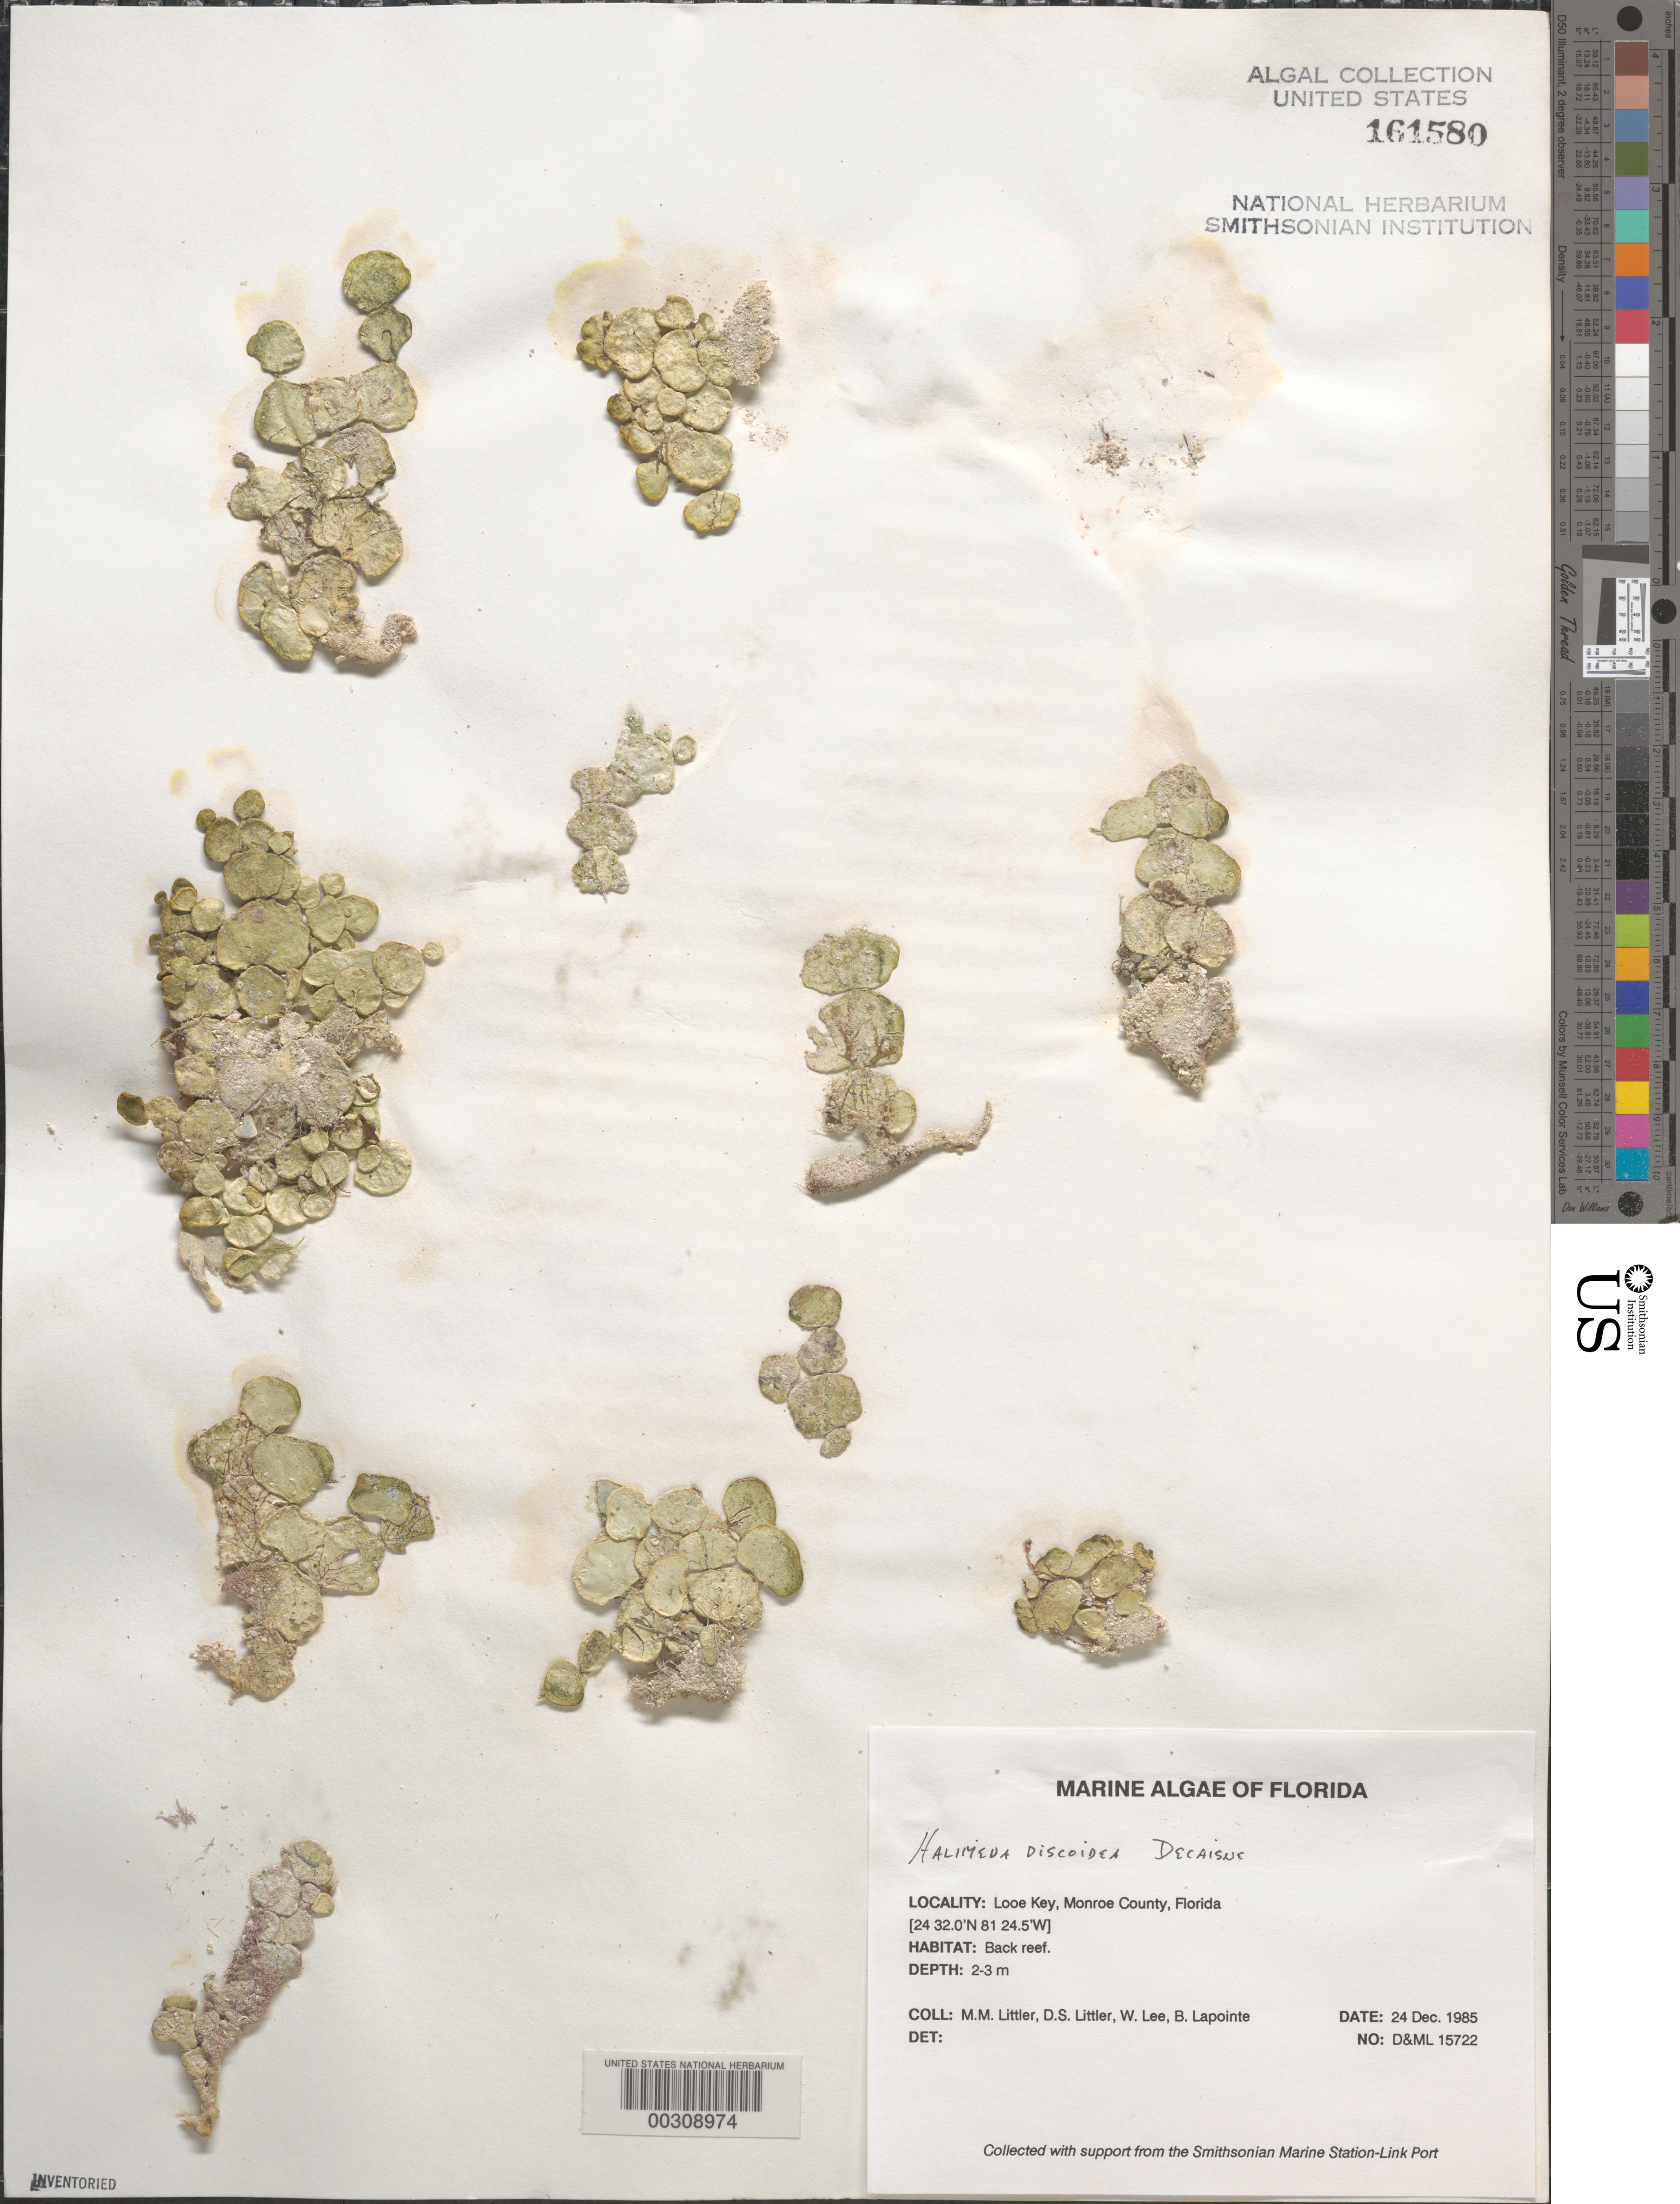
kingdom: Plantae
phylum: Chlorophyta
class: Ulvophyceae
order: Bryopsidales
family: Halimedaceae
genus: Halimeda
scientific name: Halimeda discoidea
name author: Decne.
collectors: M. M. Littler, D. S. Littler, W. Lee & B. Lapointe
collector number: D&ML 15722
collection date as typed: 24 Dec 1985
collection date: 1985-12-24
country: United States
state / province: Florida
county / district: Monroe County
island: Looe Key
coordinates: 24 32.0' N, 81 24.5' W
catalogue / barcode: US 161580